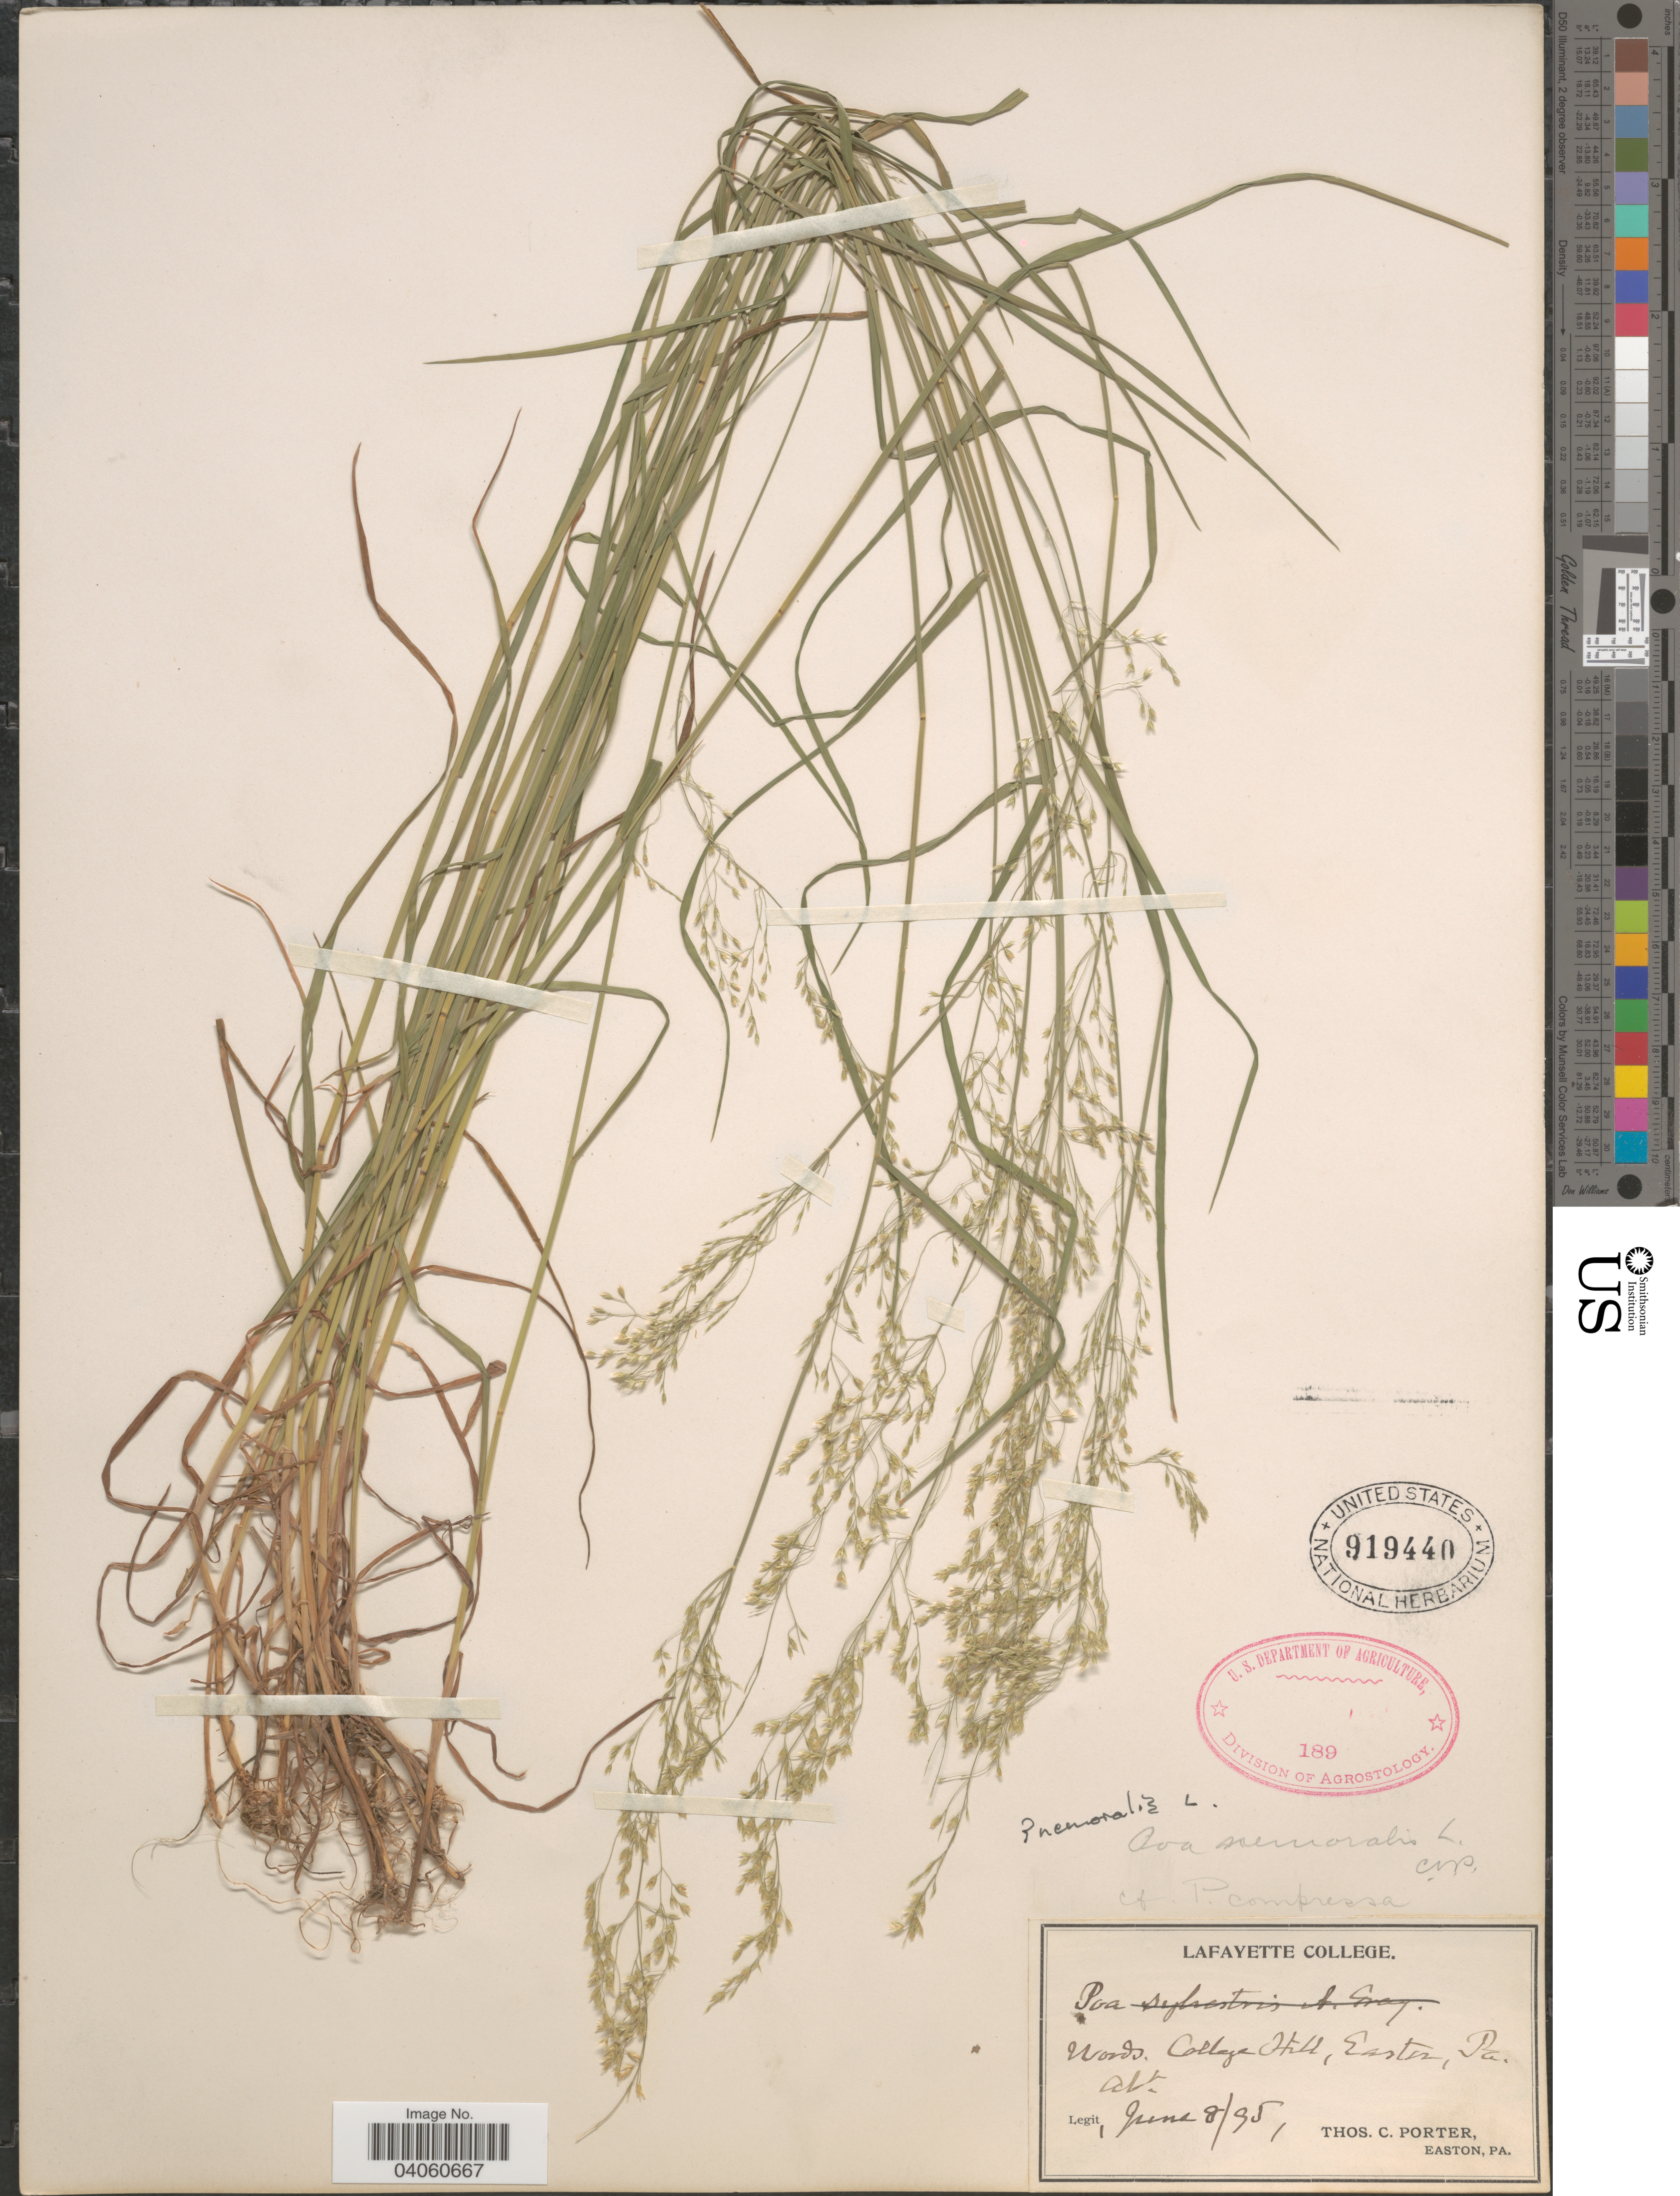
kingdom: Plantae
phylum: Tracheophyta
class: Liliopsida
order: Poales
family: Poaceae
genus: Poa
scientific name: Poa nemoralis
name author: L.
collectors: T. Porter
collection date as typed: Transcribed d/m/y: 8/6/95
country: United States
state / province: Pennsylvania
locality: College Hill, Easton.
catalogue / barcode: US 919440